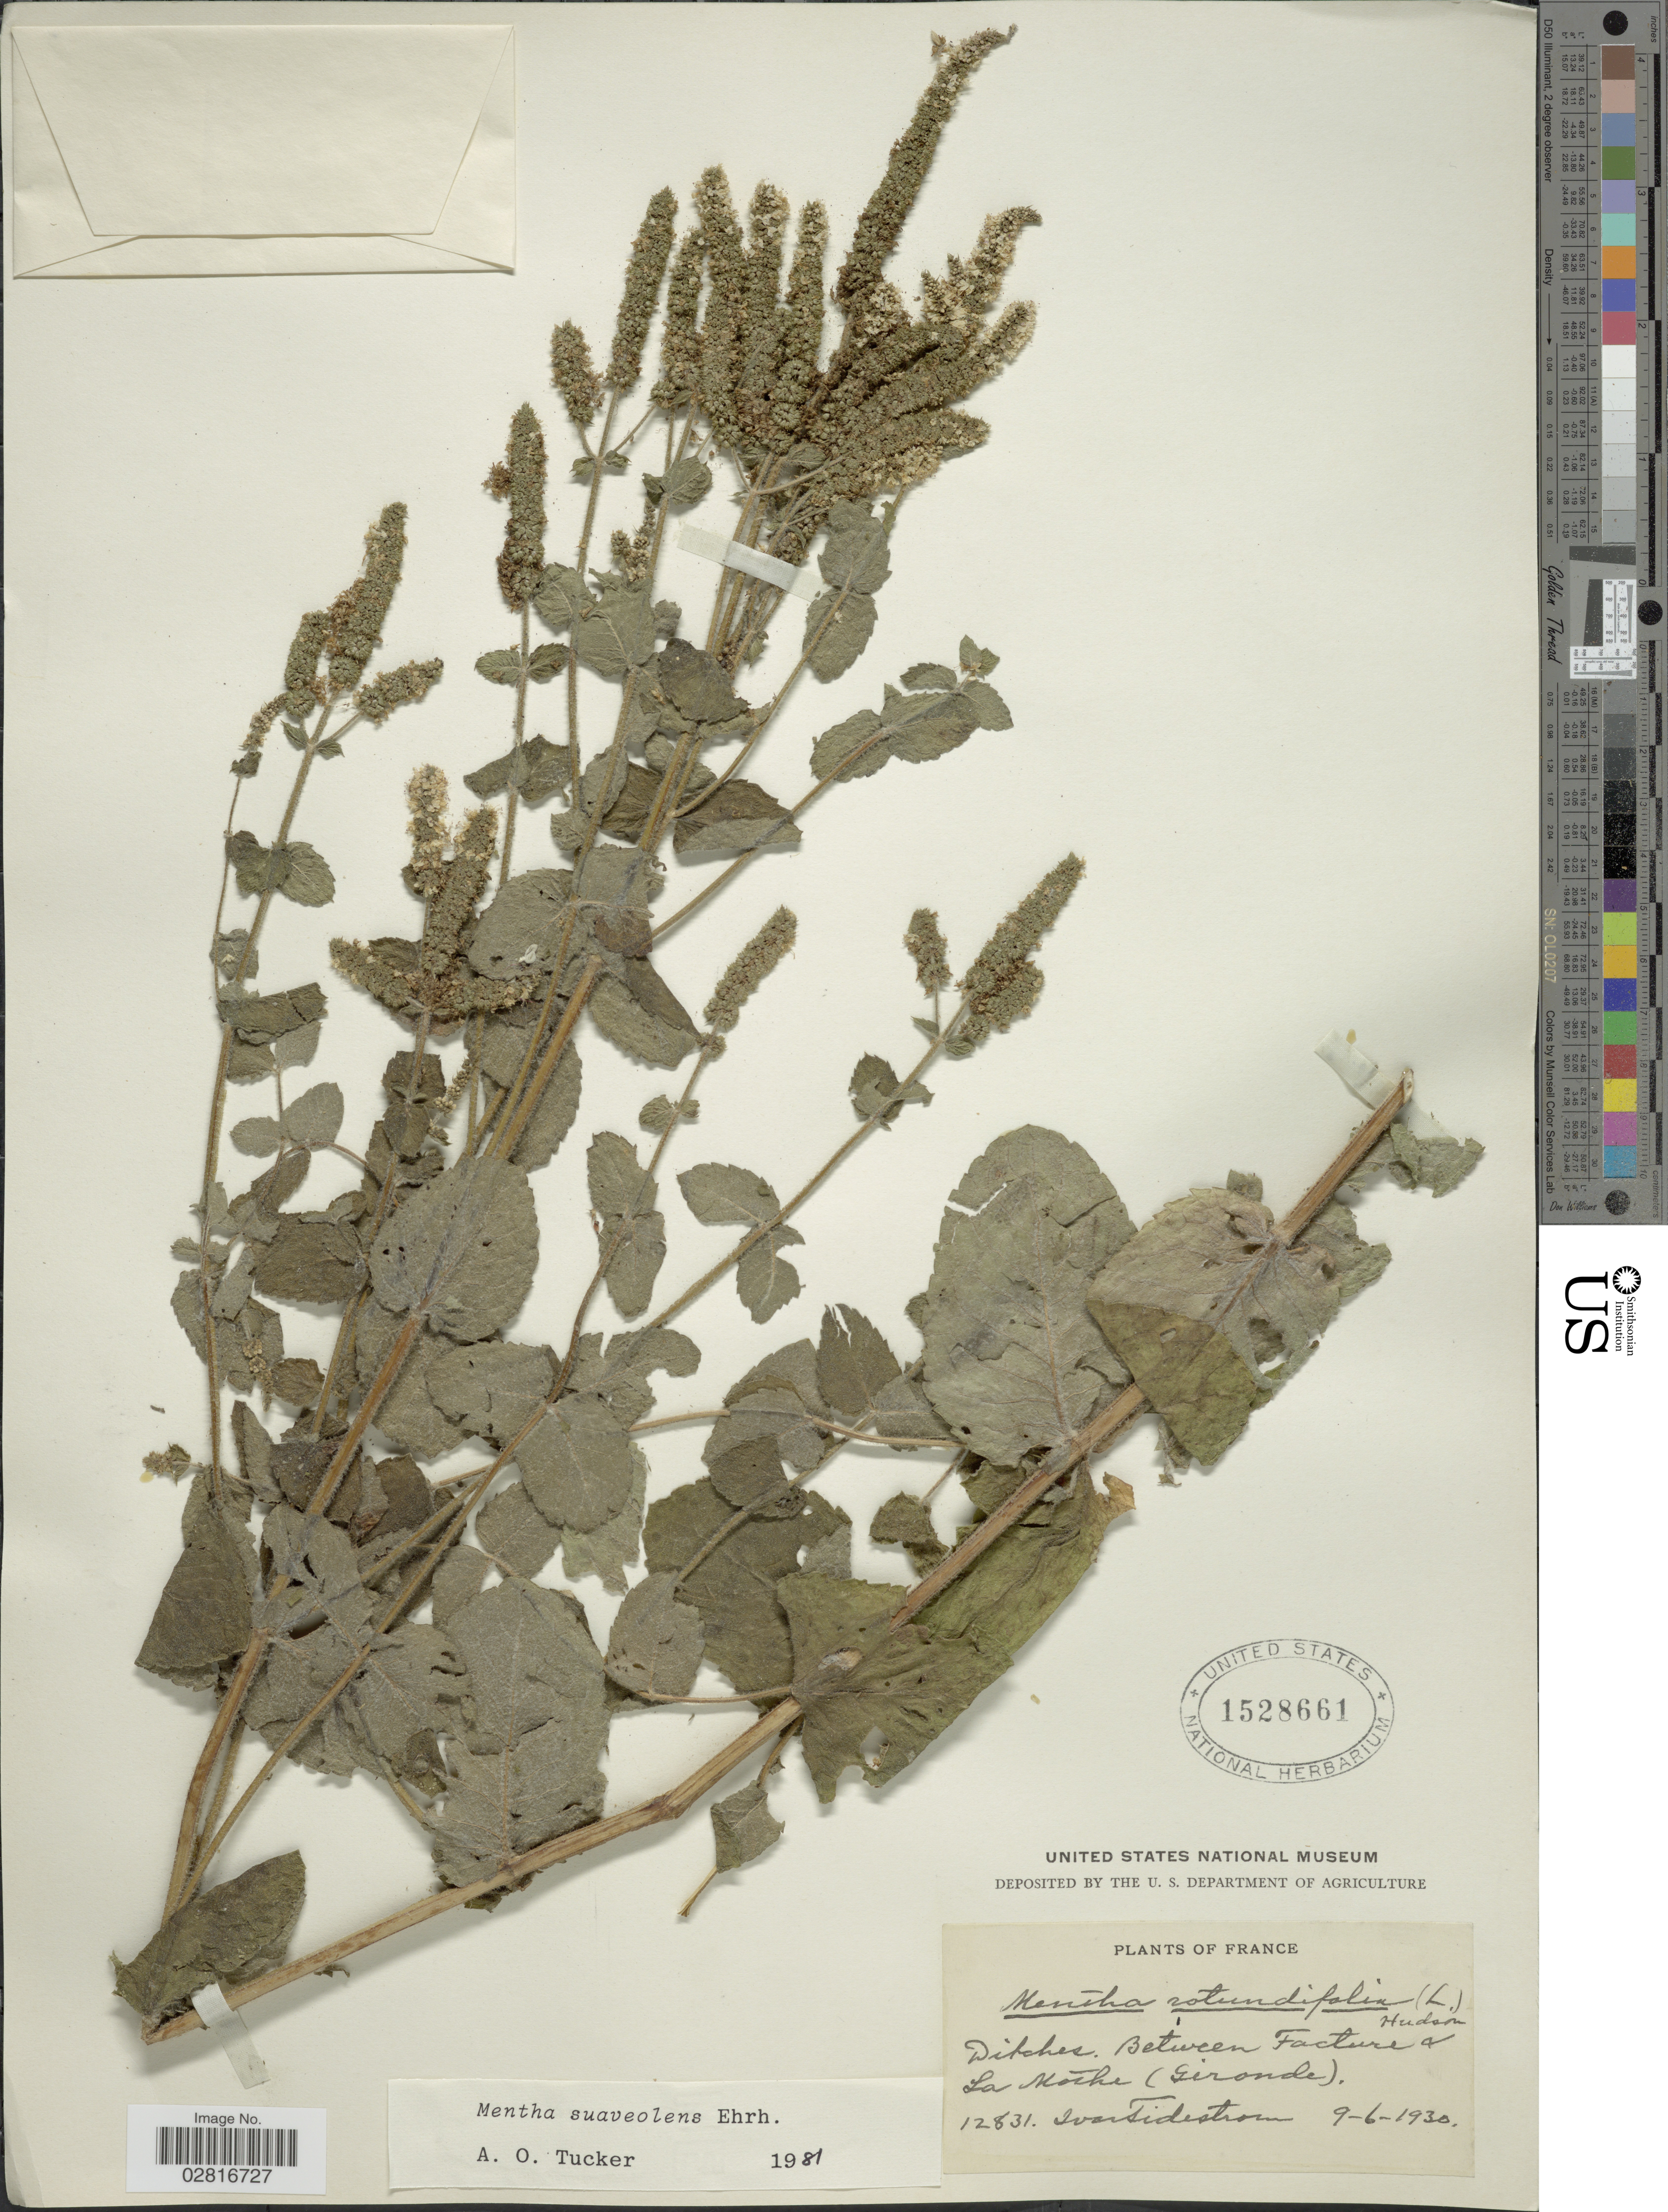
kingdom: Plantae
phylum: Tracheophyta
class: Magnoliopsida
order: Lamiales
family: Lamiaceae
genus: Mentha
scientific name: Mentha suaveolens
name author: Ehrh.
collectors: I. F. Tidestrom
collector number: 12831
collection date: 1930-06-09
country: France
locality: Ditches between Facture & La Mothe (Gironde).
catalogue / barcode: US 1528661